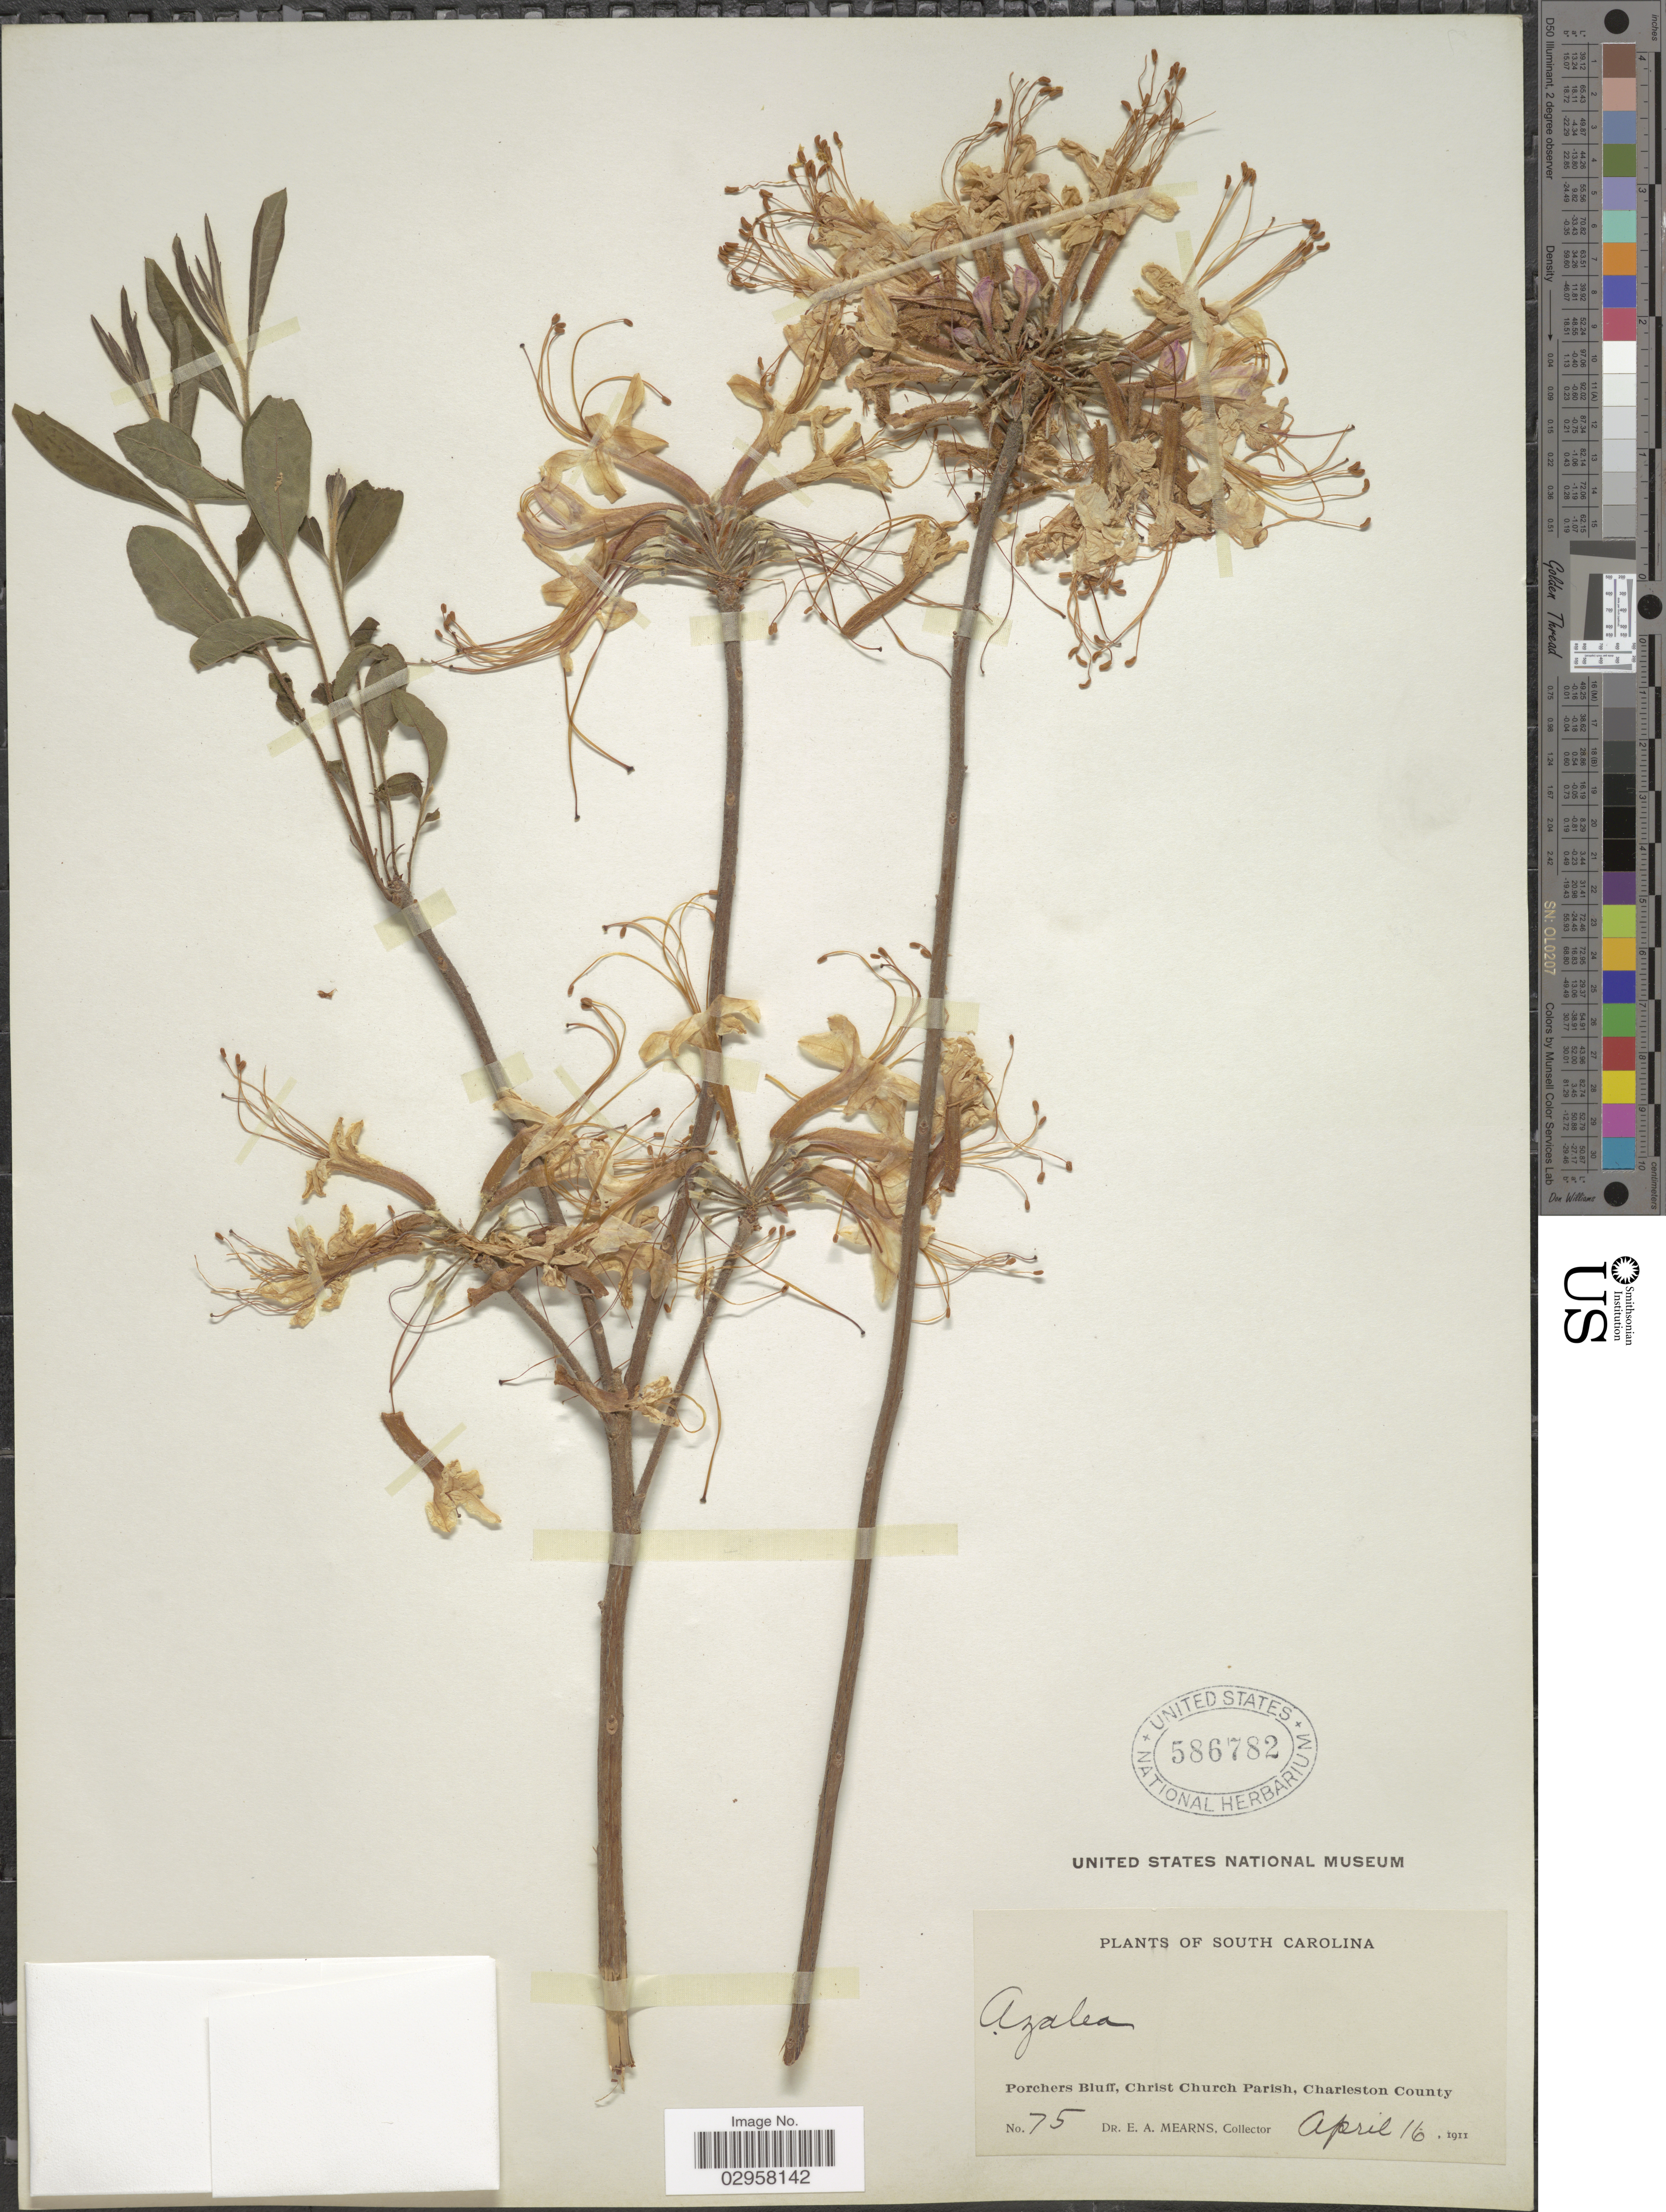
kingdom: Plantae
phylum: Tracheophyta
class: Magnoliopsida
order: Ericales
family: Ericaceae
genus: Rhododendron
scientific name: Rhododendron canescens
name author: (Michx.) Sweet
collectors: E. A. Mearns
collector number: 75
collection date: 1911-04-16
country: United States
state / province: South Carolina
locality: Porchers Bluff, Christ Church Parish, Charleston County.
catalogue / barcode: US 586782